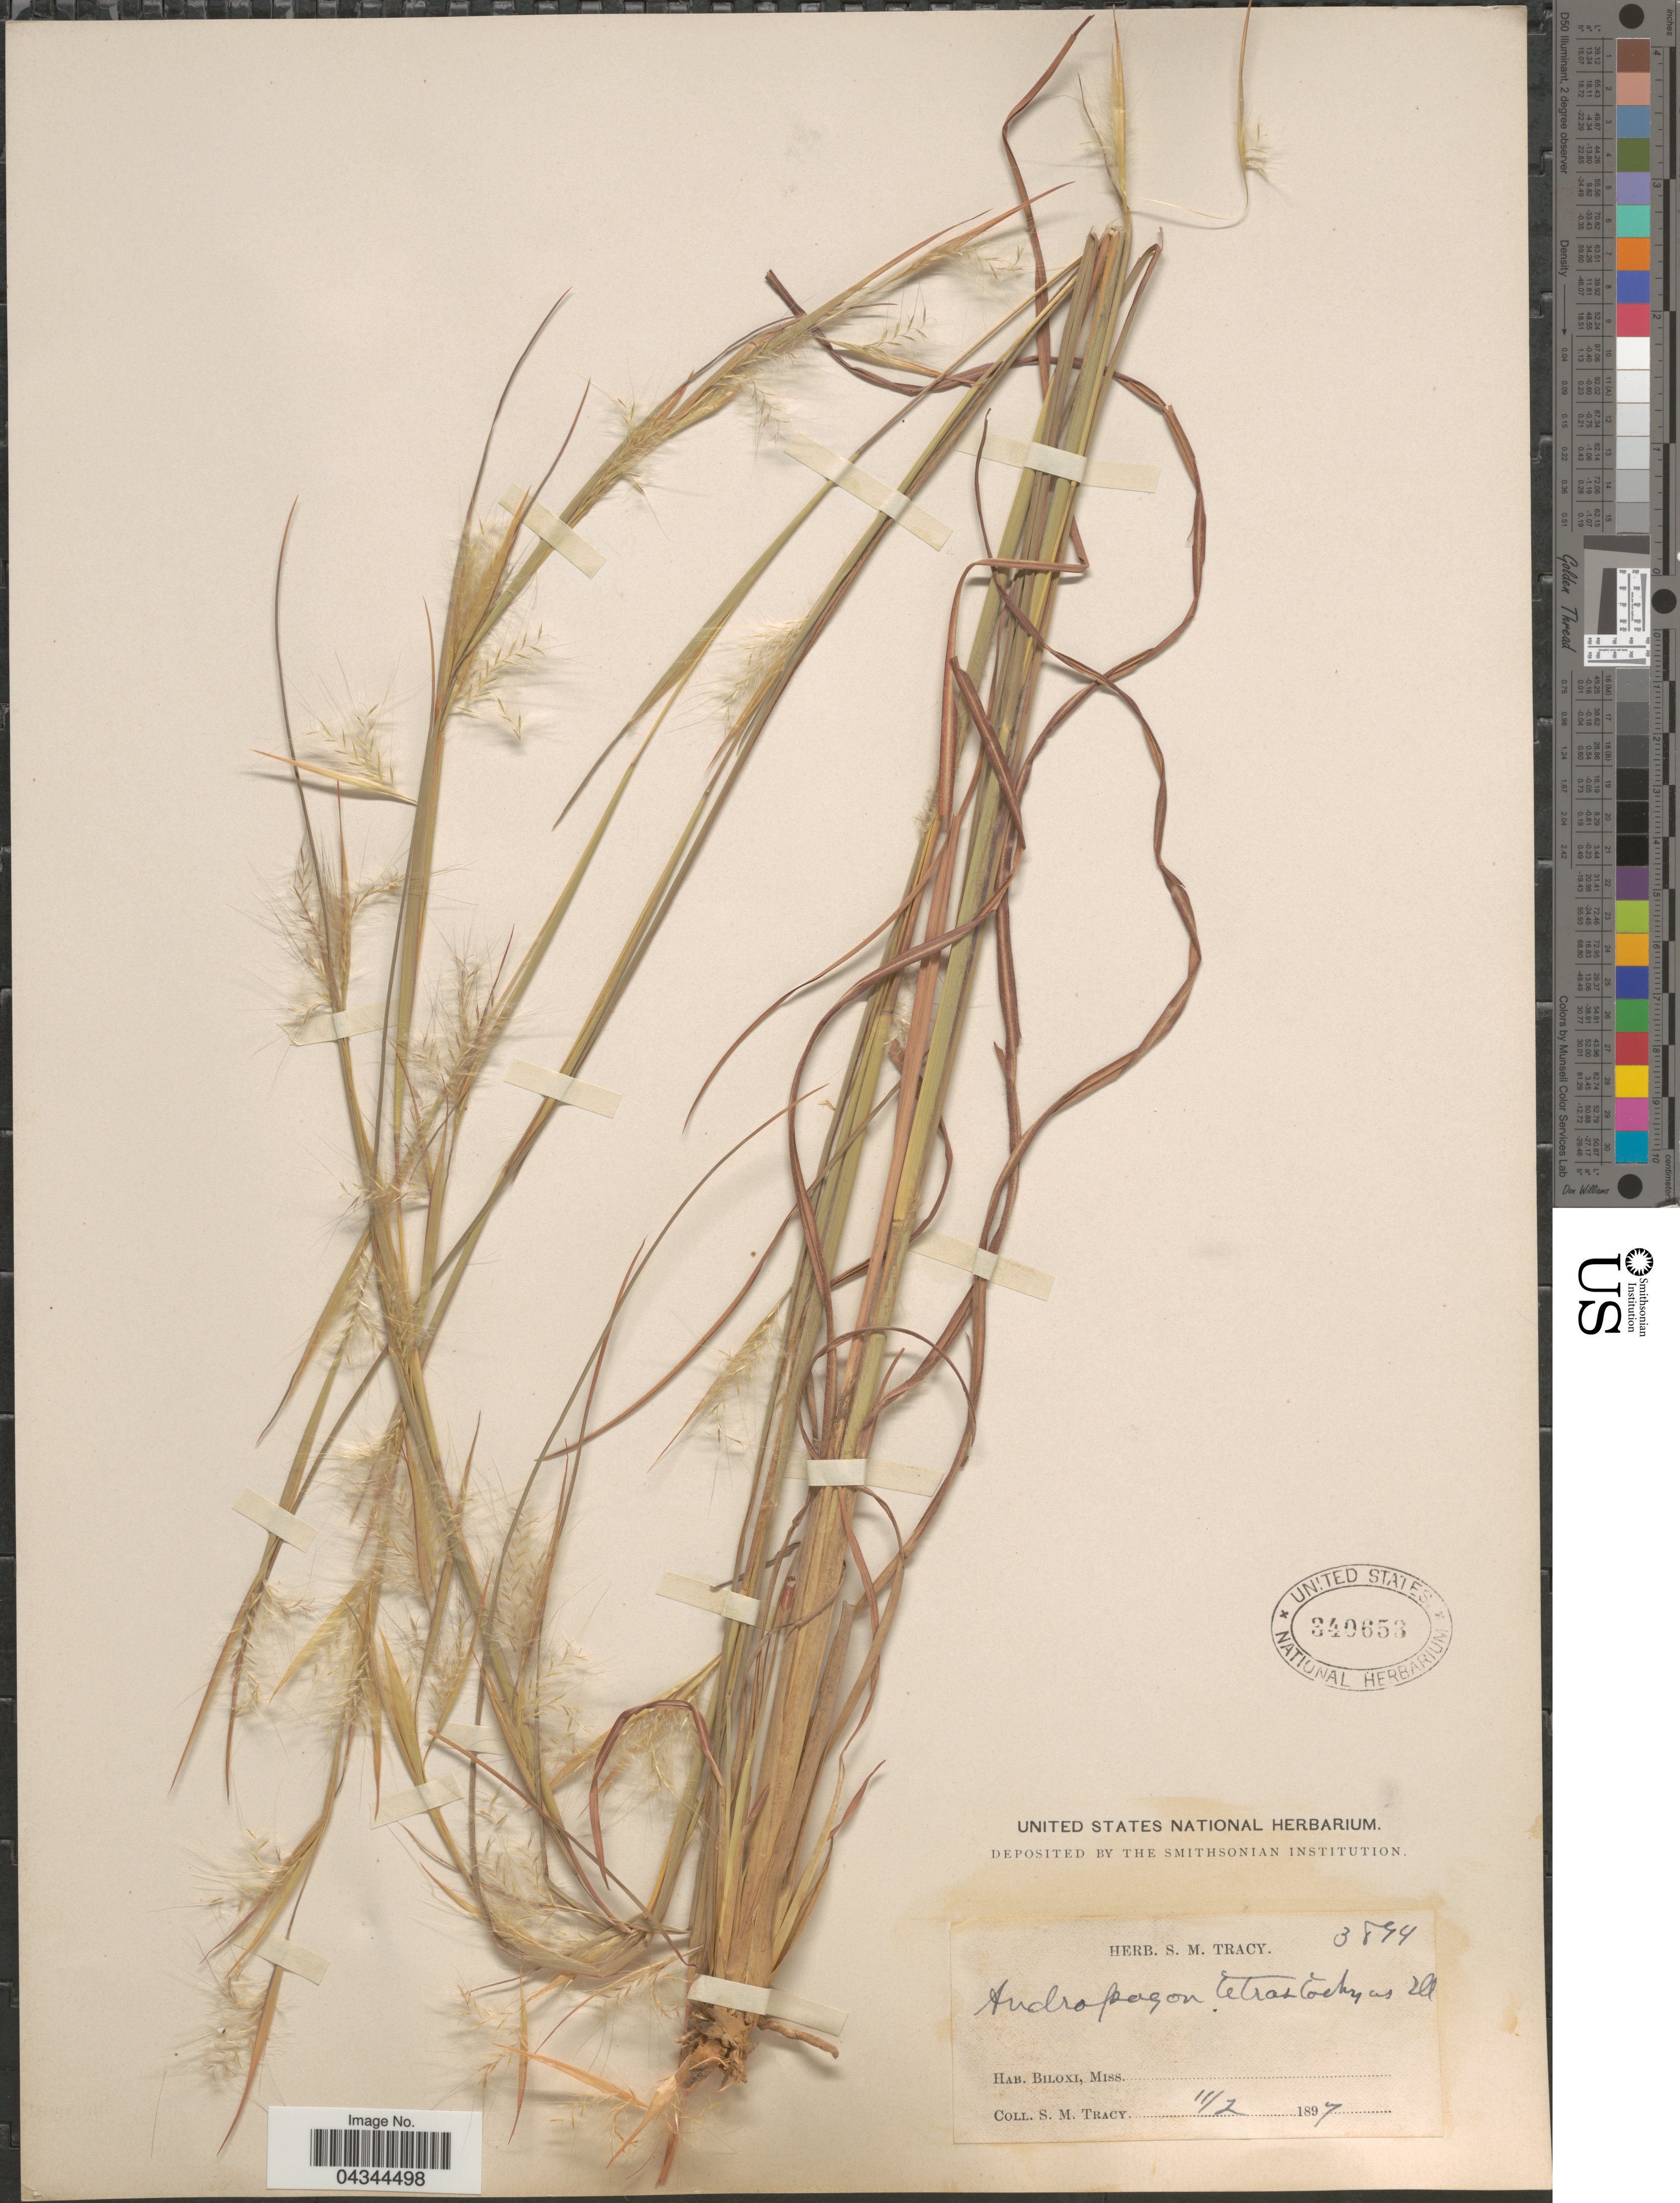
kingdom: Plantae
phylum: Tracheophyta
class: Liliopsida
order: Poales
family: Poaceae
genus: Andropogon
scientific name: Andropogon virginicus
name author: L.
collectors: S. M. Tracy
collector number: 3844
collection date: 1897-11-02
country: United States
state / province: Mississippi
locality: Biloxi.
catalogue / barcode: US 340653